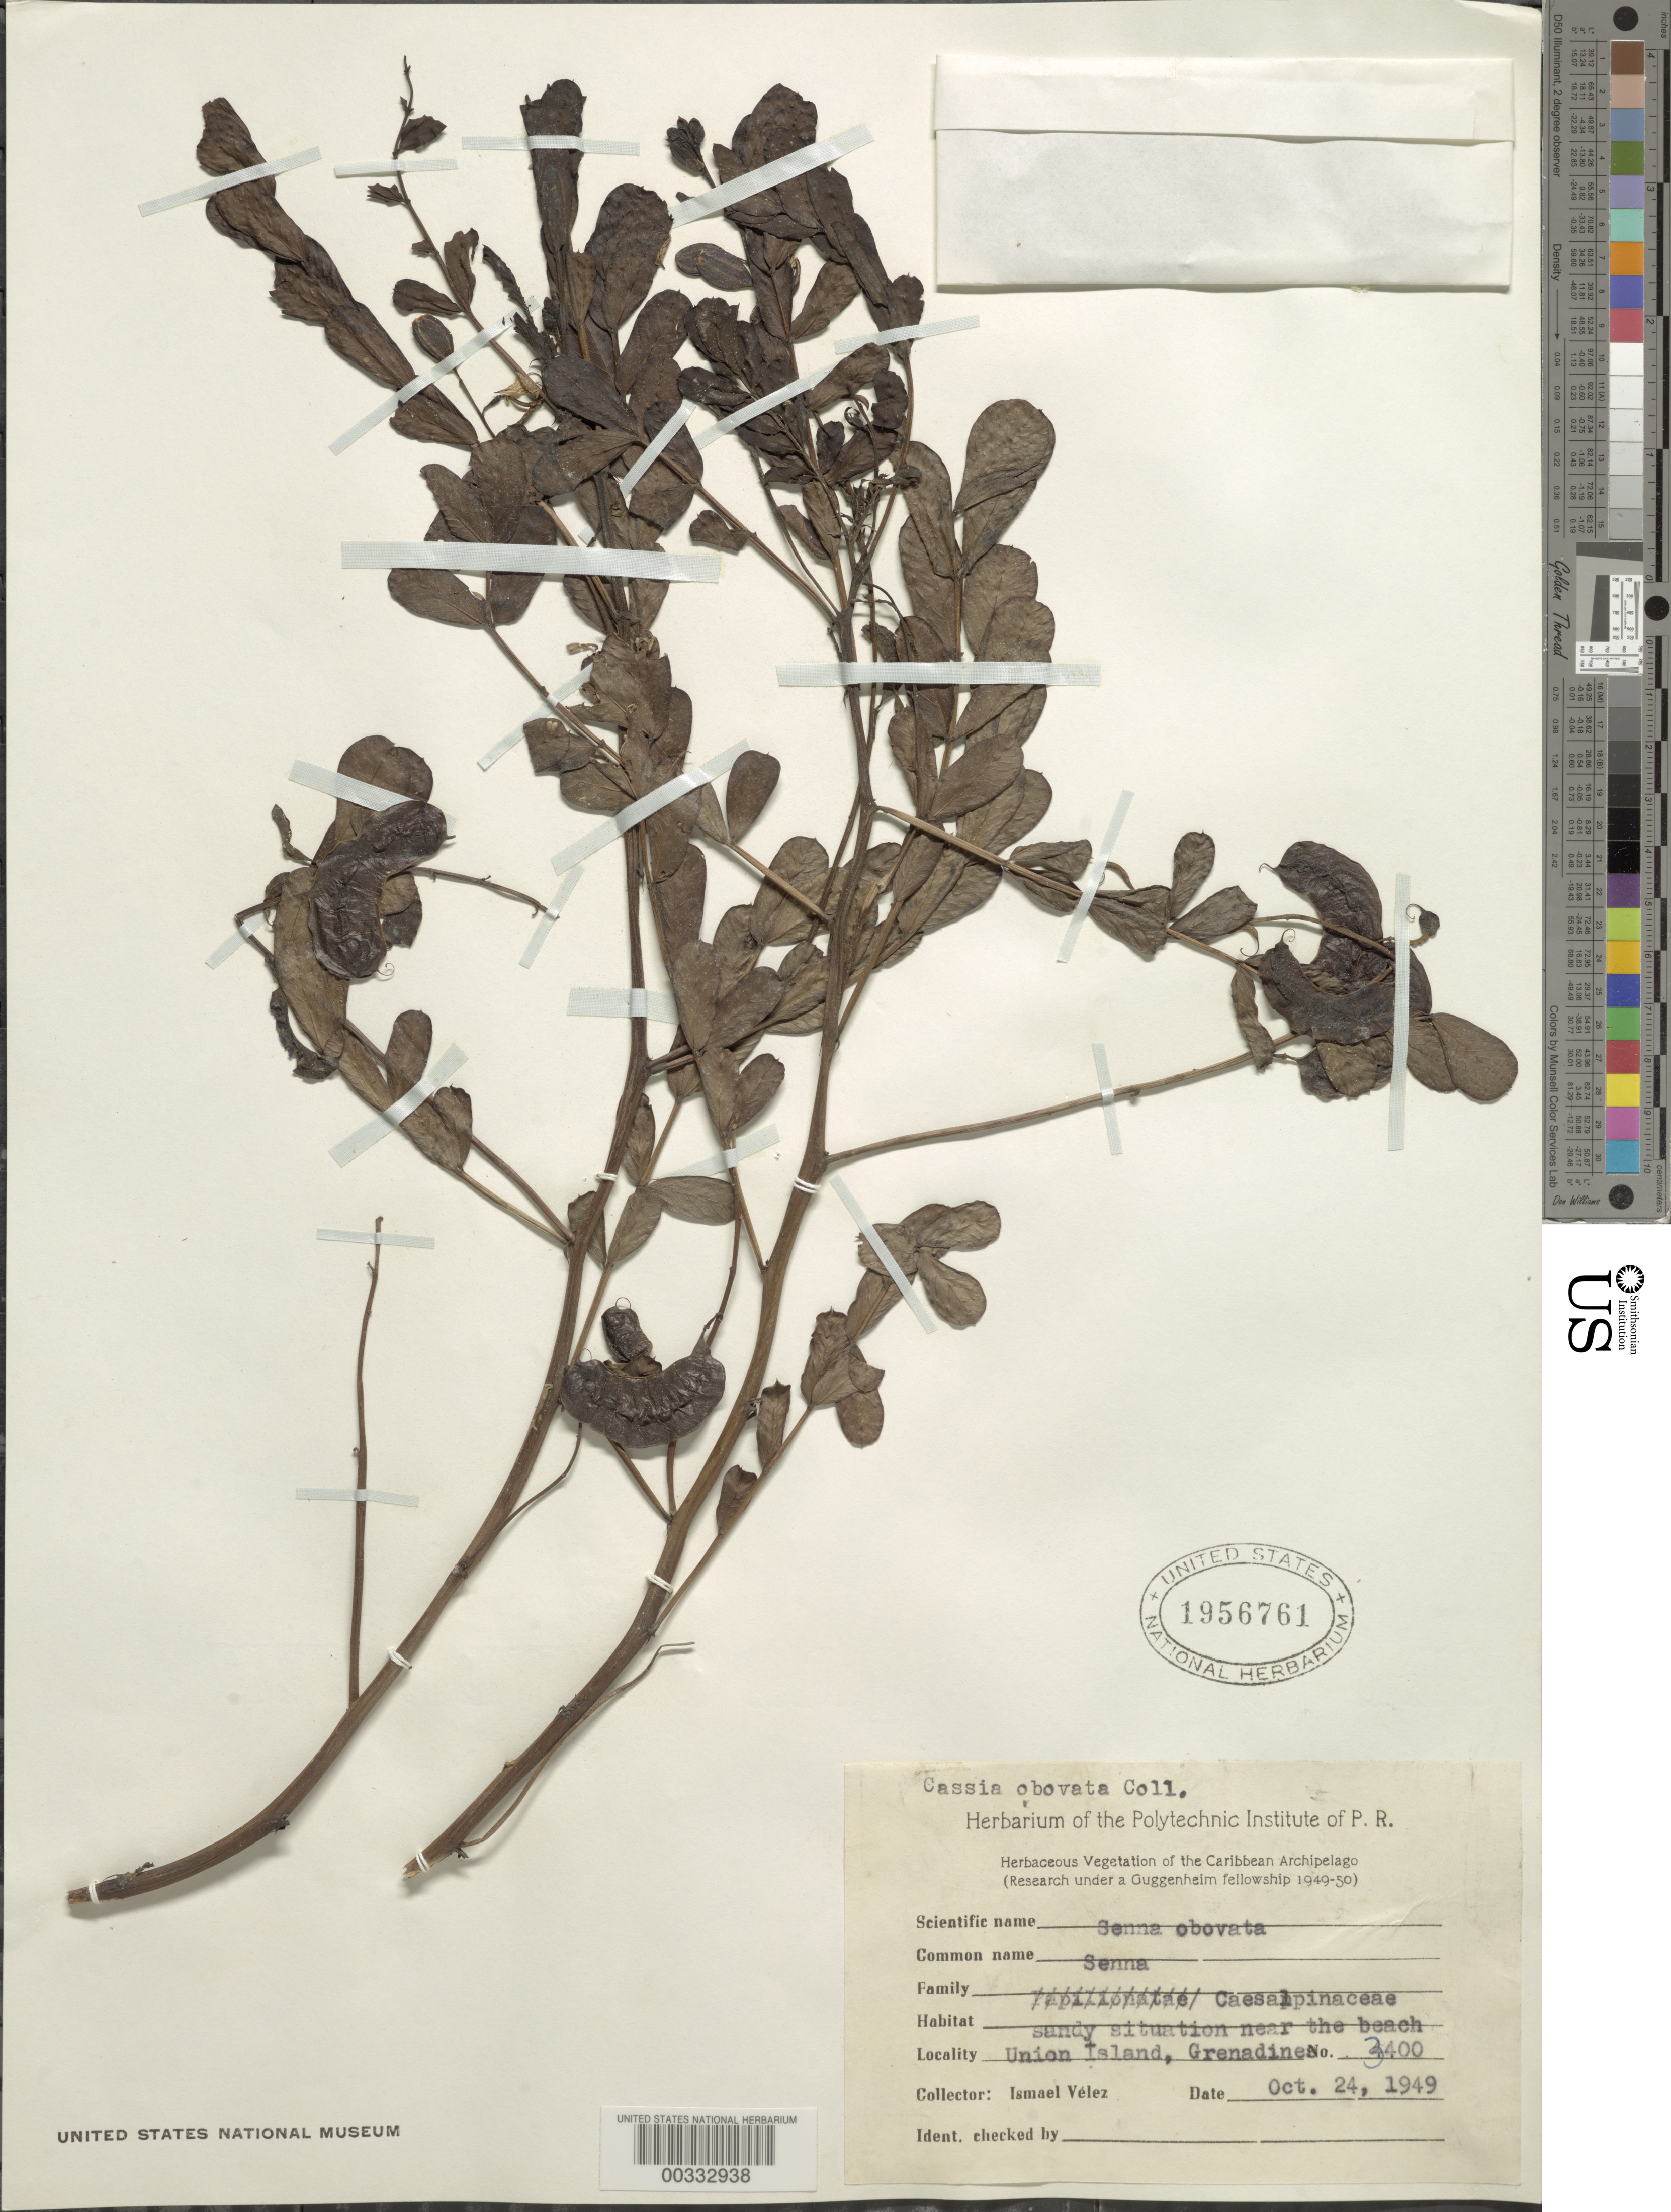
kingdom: Plantae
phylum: Tracheophyta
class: Magnoliopsida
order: Fabales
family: Fabaceae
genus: Senna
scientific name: Senna italica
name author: Mill.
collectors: I. Velez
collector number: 3400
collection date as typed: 24 Oct 1949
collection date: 1949-10-24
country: St. Vincent - Grenadines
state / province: Grenadines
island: Union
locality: Near the beach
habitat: Sandy situation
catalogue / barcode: US 1956761